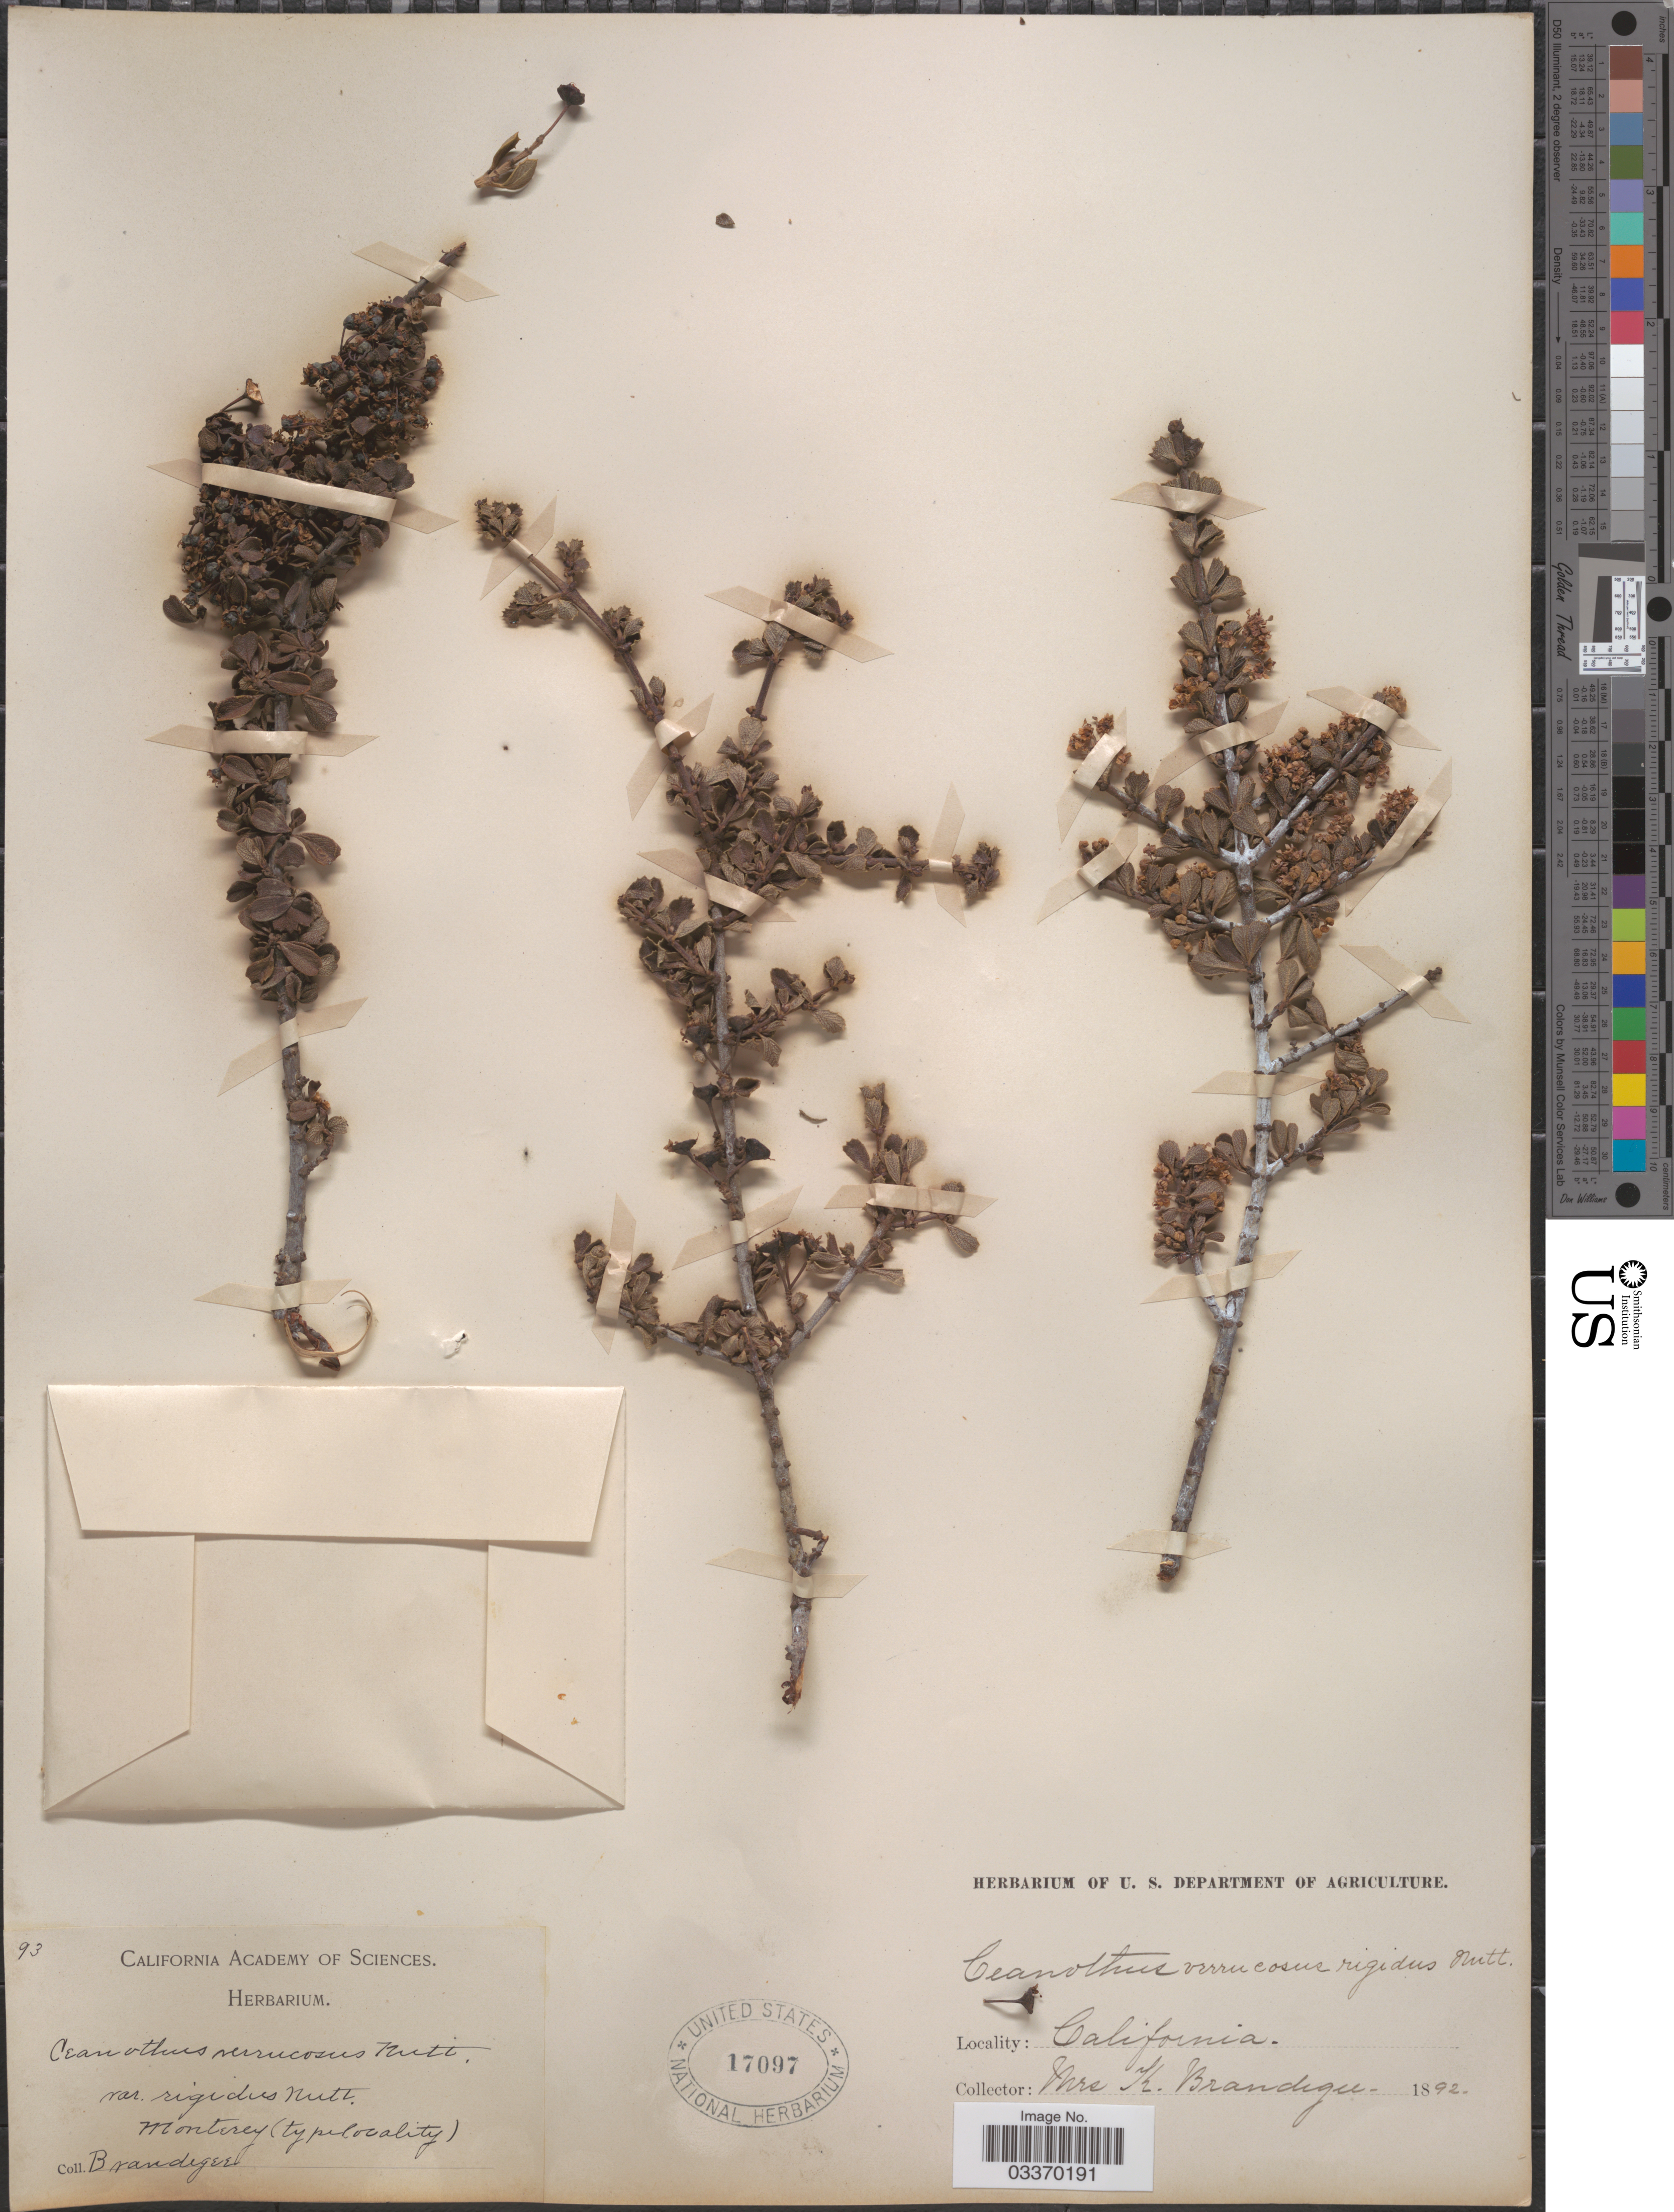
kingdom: Plantae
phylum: Tracheophyta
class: Magnoliopsida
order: Rosales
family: Rhamnaceae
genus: Ceanothus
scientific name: Ceanothus rigidus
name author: Nutt.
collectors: K. Brandegee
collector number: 93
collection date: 1892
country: United States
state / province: California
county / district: Monterey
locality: Monterey.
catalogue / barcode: US 17097